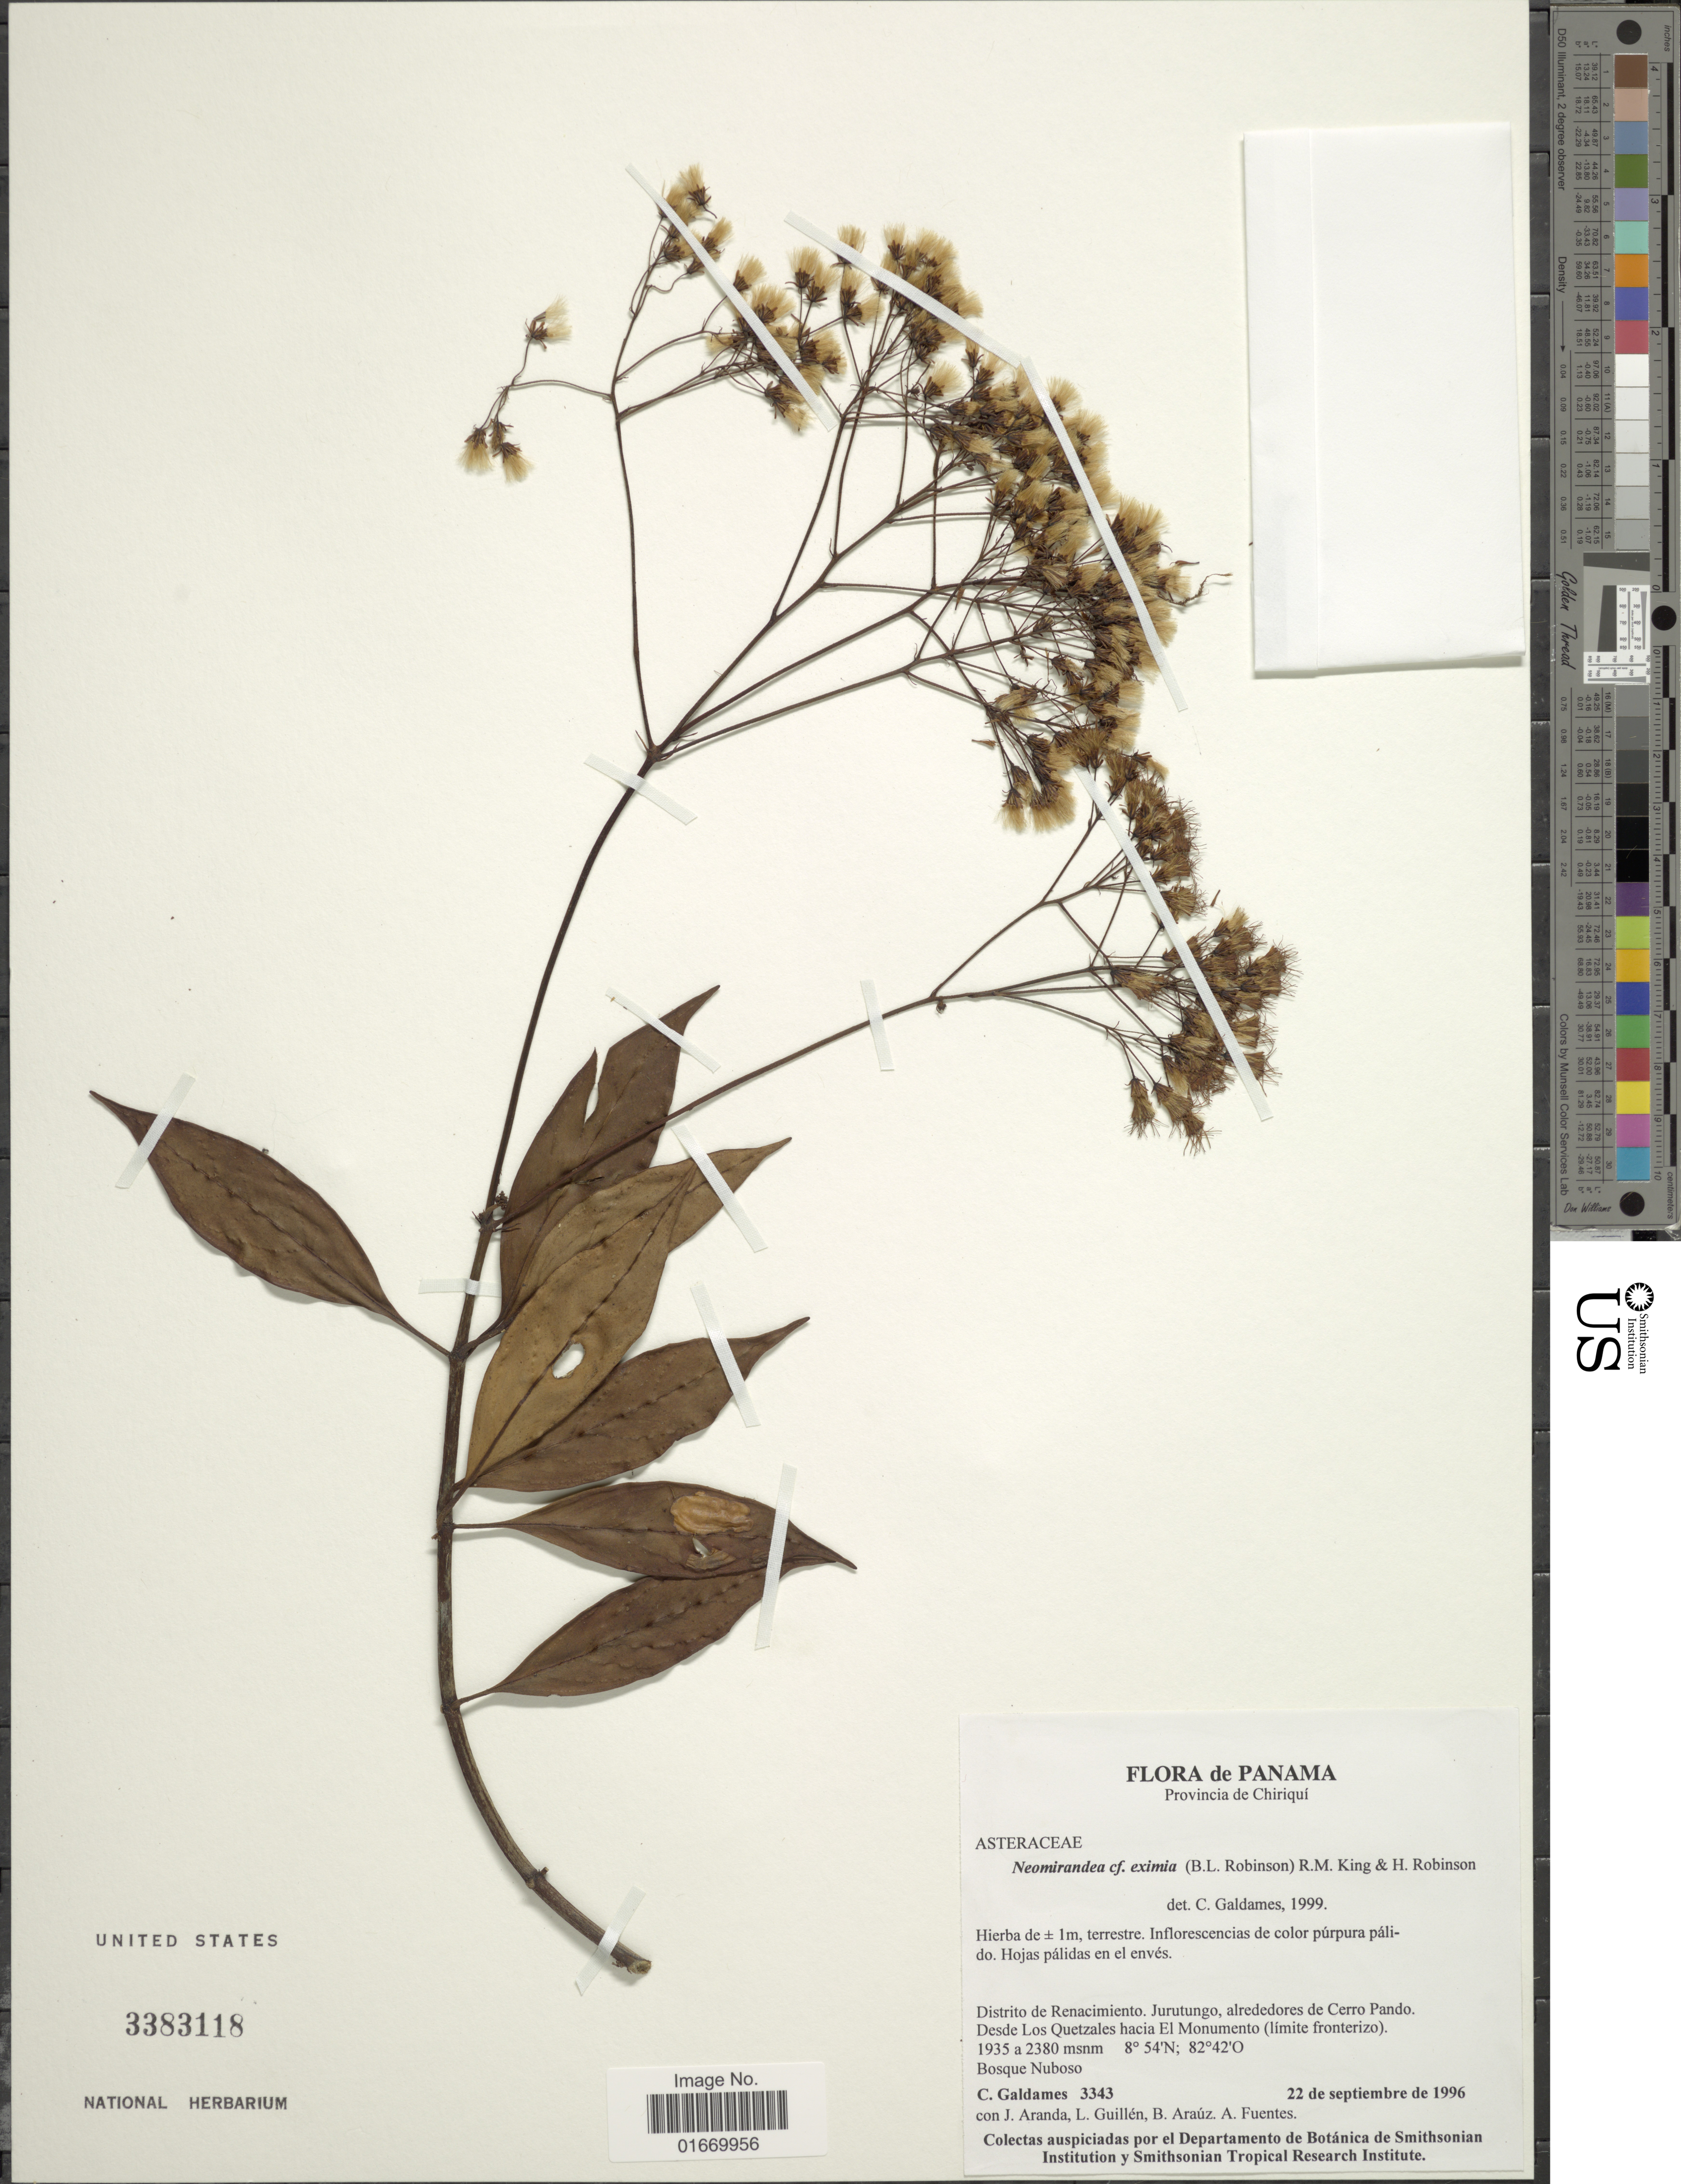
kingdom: Plantae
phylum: Tracheophyta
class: Magnoliopsida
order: Asterales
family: Asteraceae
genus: Neomirandea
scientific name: Neomirandea eximia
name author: (B.L. Rob.) R.M. King & H. Rob.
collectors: C. Galdames, J. Aranda, L. Guillén, B. Araúz & A. Fuentes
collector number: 3343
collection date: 1996-09-22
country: Panama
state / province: Chiriqui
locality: Distrito de Renacimiento, Jurutungo, alrededores de Cerro Pando. Desde Los Quetzales hacia El Monumento (limite fronterizo)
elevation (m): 1935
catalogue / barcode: US 3383118